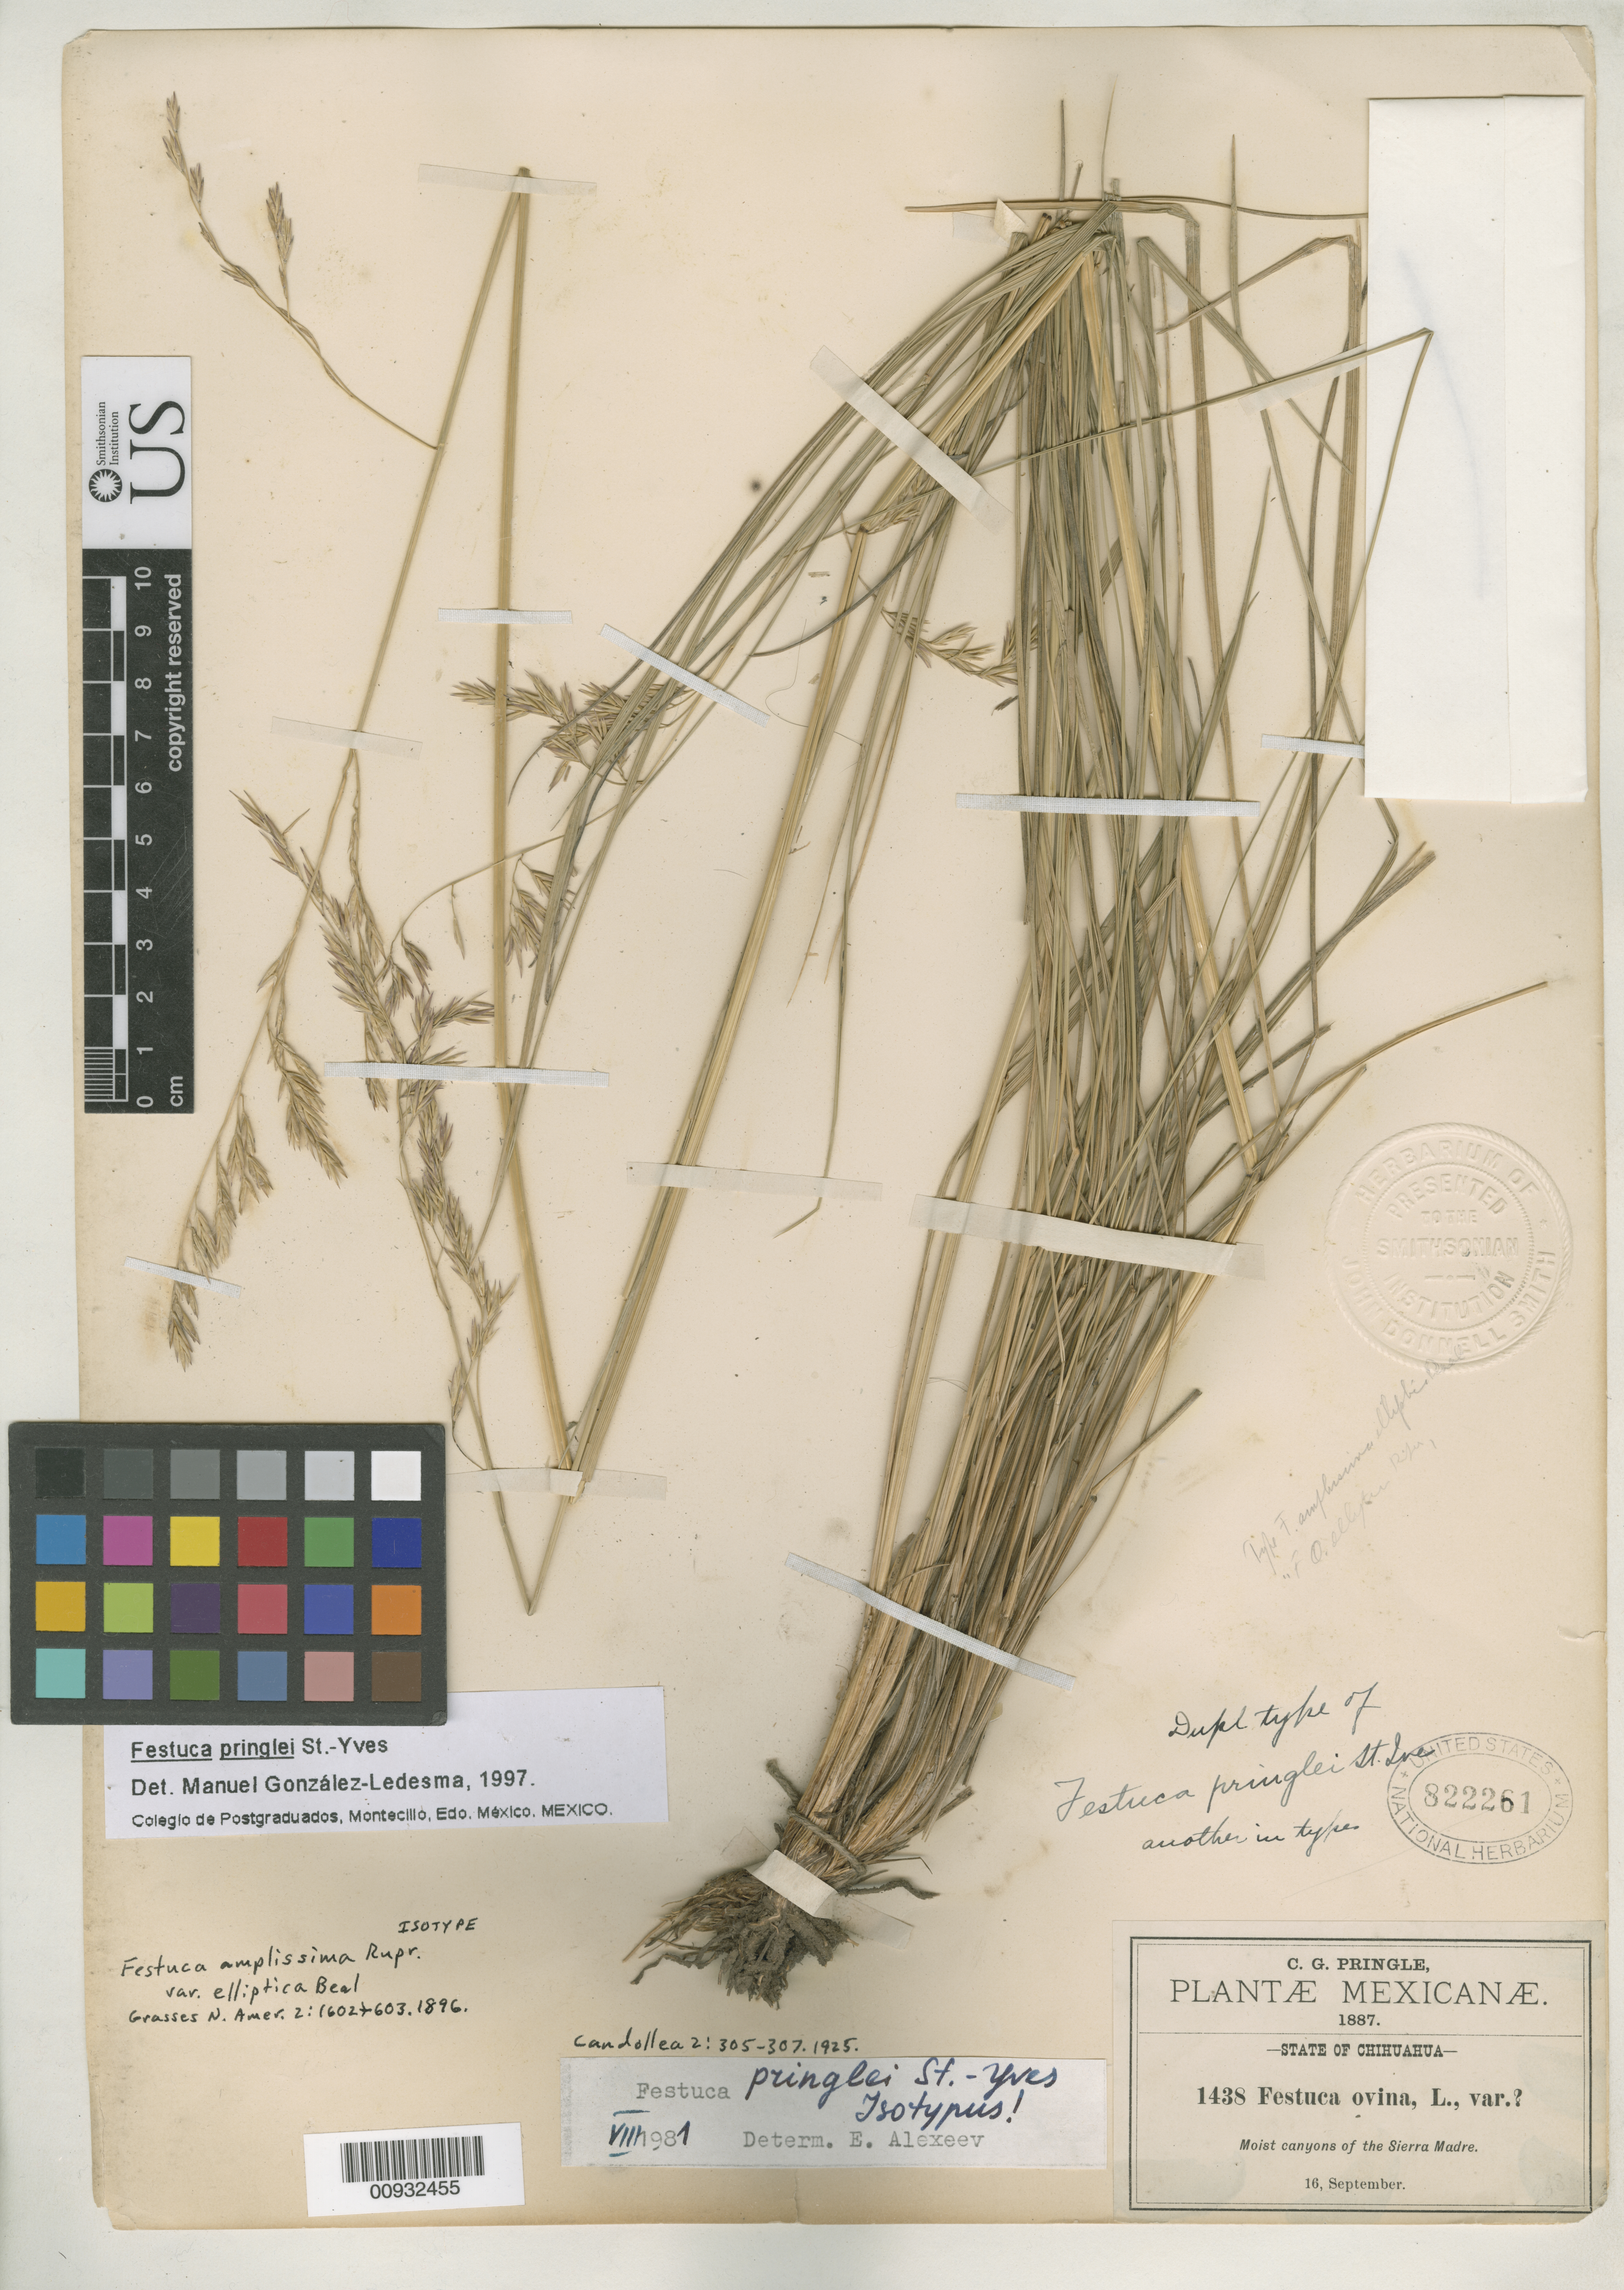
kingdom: Plantae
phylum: Tracheophyta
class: Liliopsida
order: Poales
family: Poaceae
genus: Festuca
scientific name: Festuca amplissima var. elliptica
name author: W.J. Beal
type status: Isotype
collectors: C. G. Pringle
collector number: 1438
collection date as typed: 16 Sep 1887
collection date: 1887-09-16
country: Mexico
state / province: Chihuahua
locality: Moist canyons of the Sierra Madre.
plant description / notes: Also a type of Festuca pringlei St.-Yves.; Also a type of Festuca amplissima var. elliptica Beal.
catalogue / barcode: US 822261